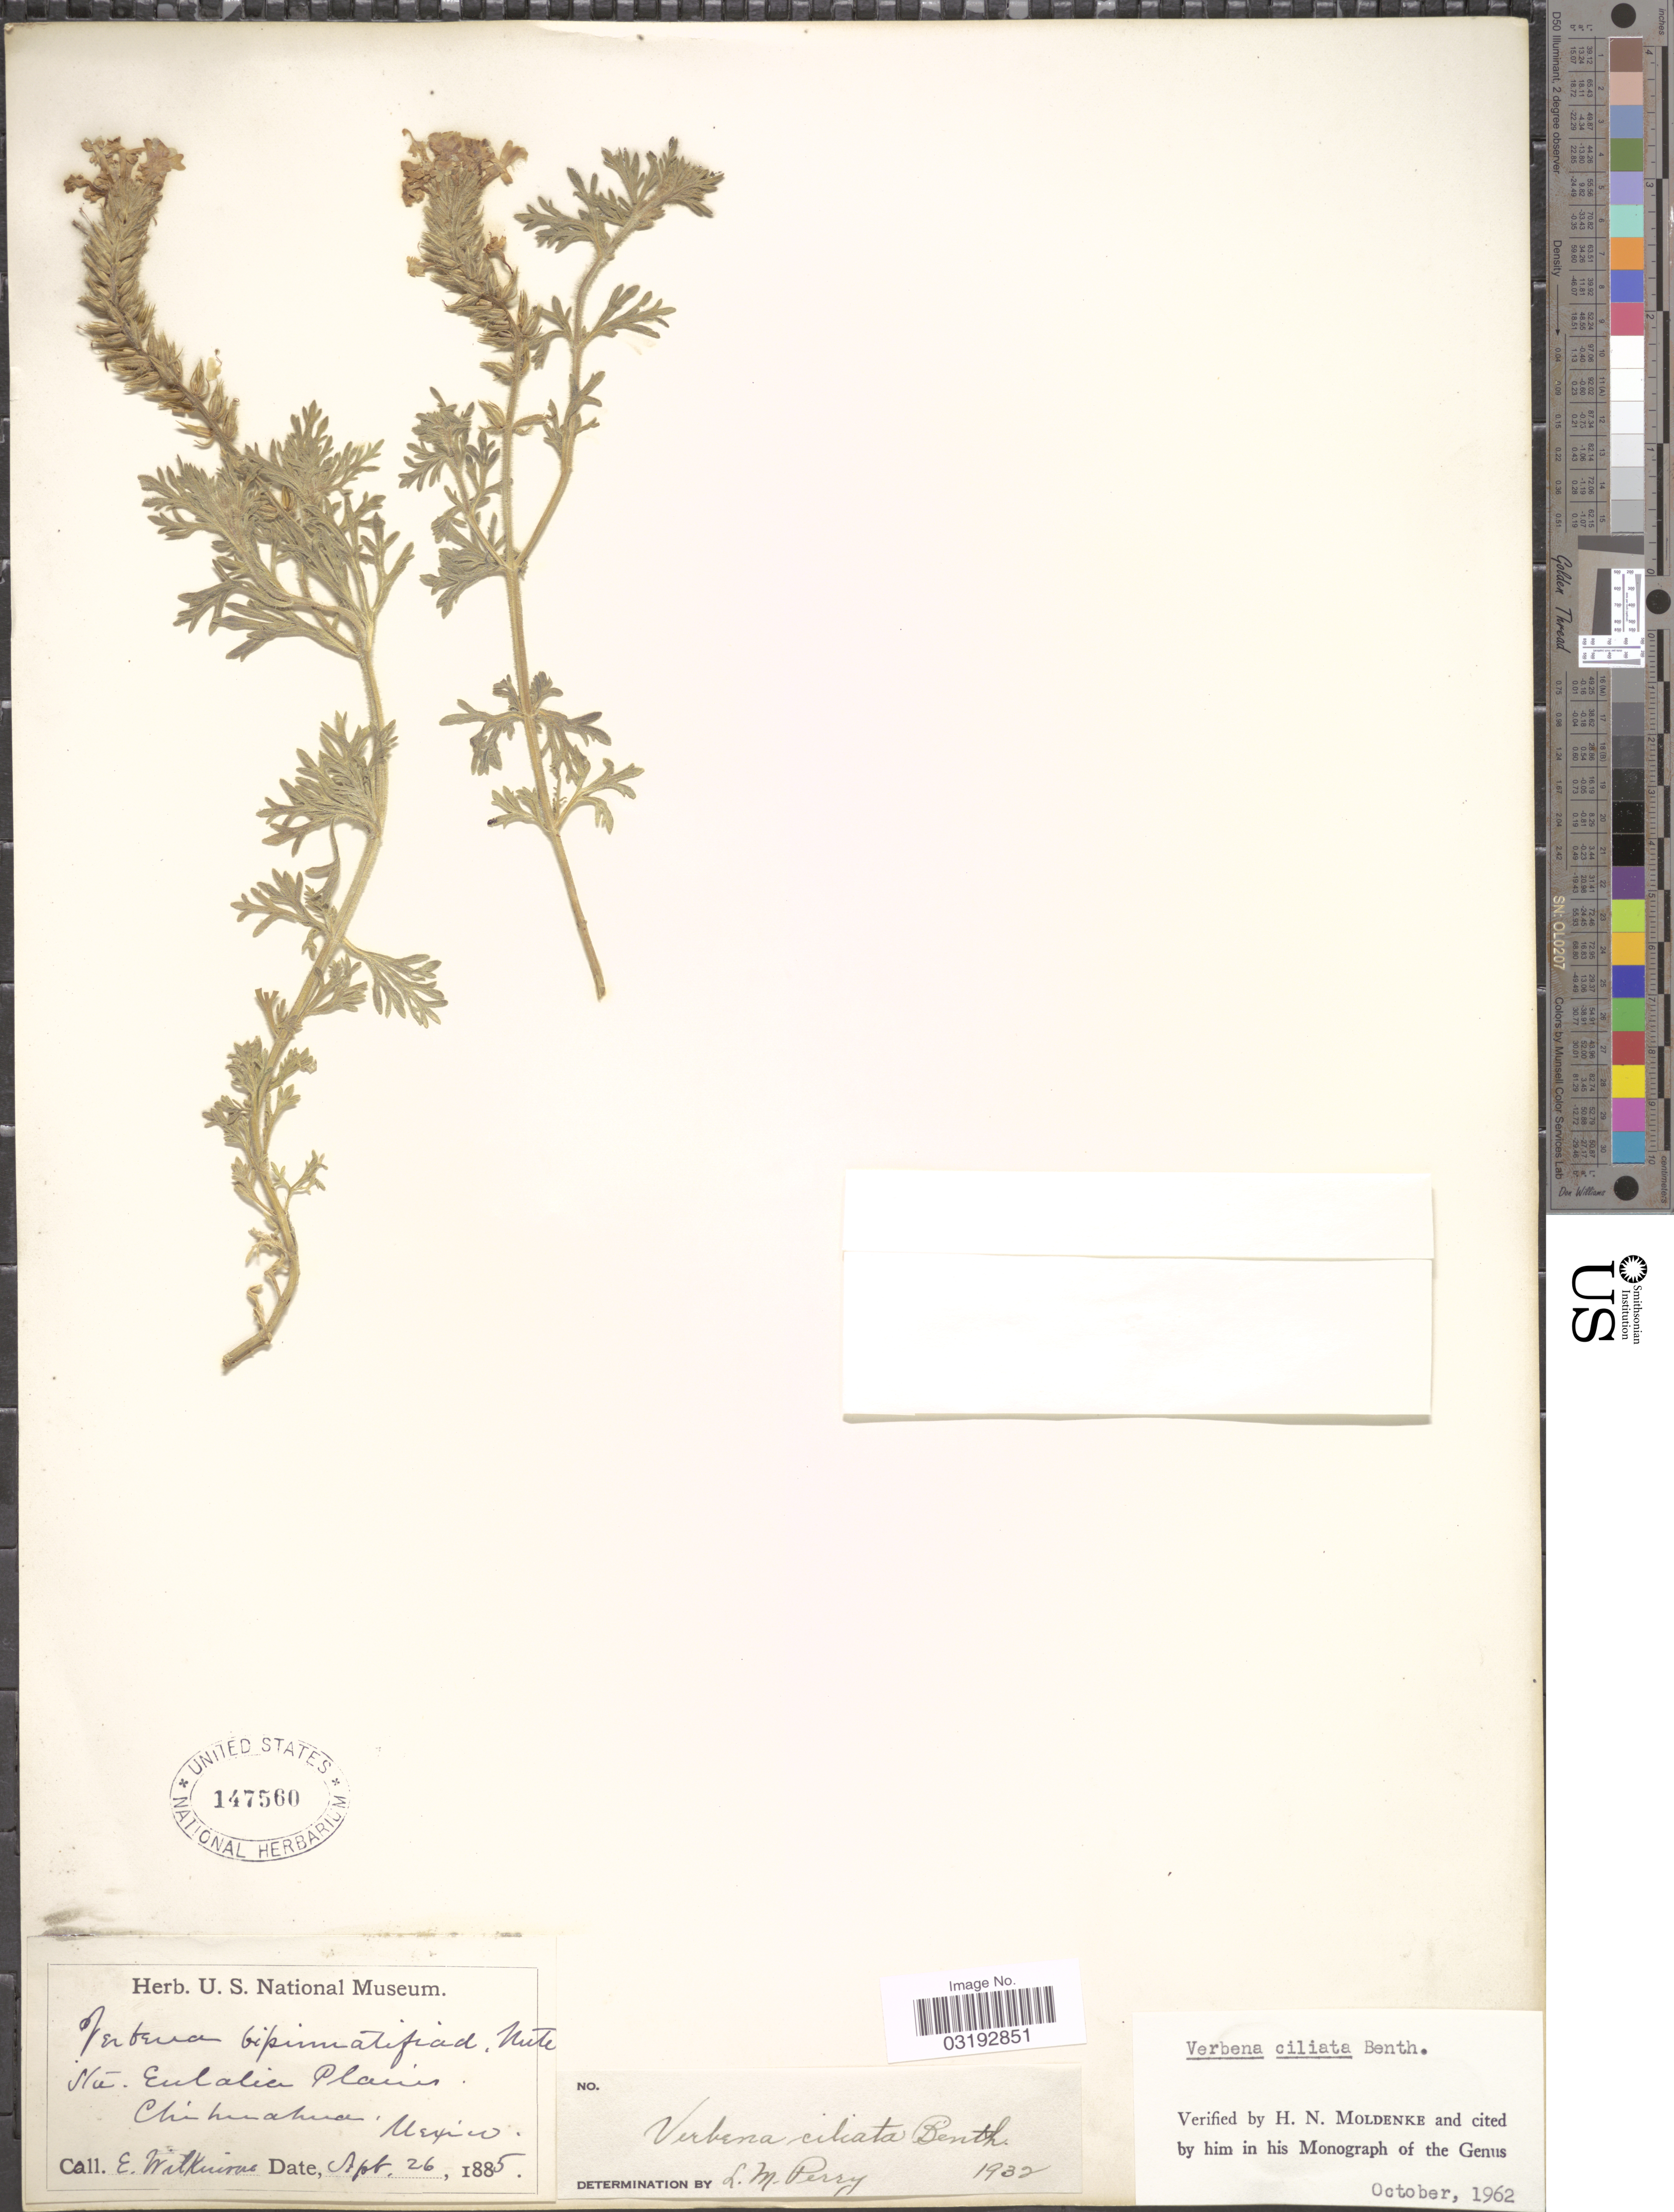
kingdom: Plantae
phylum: Tracheophyta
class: Magnoliopsida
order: Lamiales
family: Verbenaceae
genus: Verbena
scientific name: Verbena ciliata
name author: Benth.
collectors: E. Wilkinson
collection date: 1885-04-26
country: Mexico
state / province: Chihuahua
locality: Sta. Eulalia Plains.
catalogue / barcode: US 147560